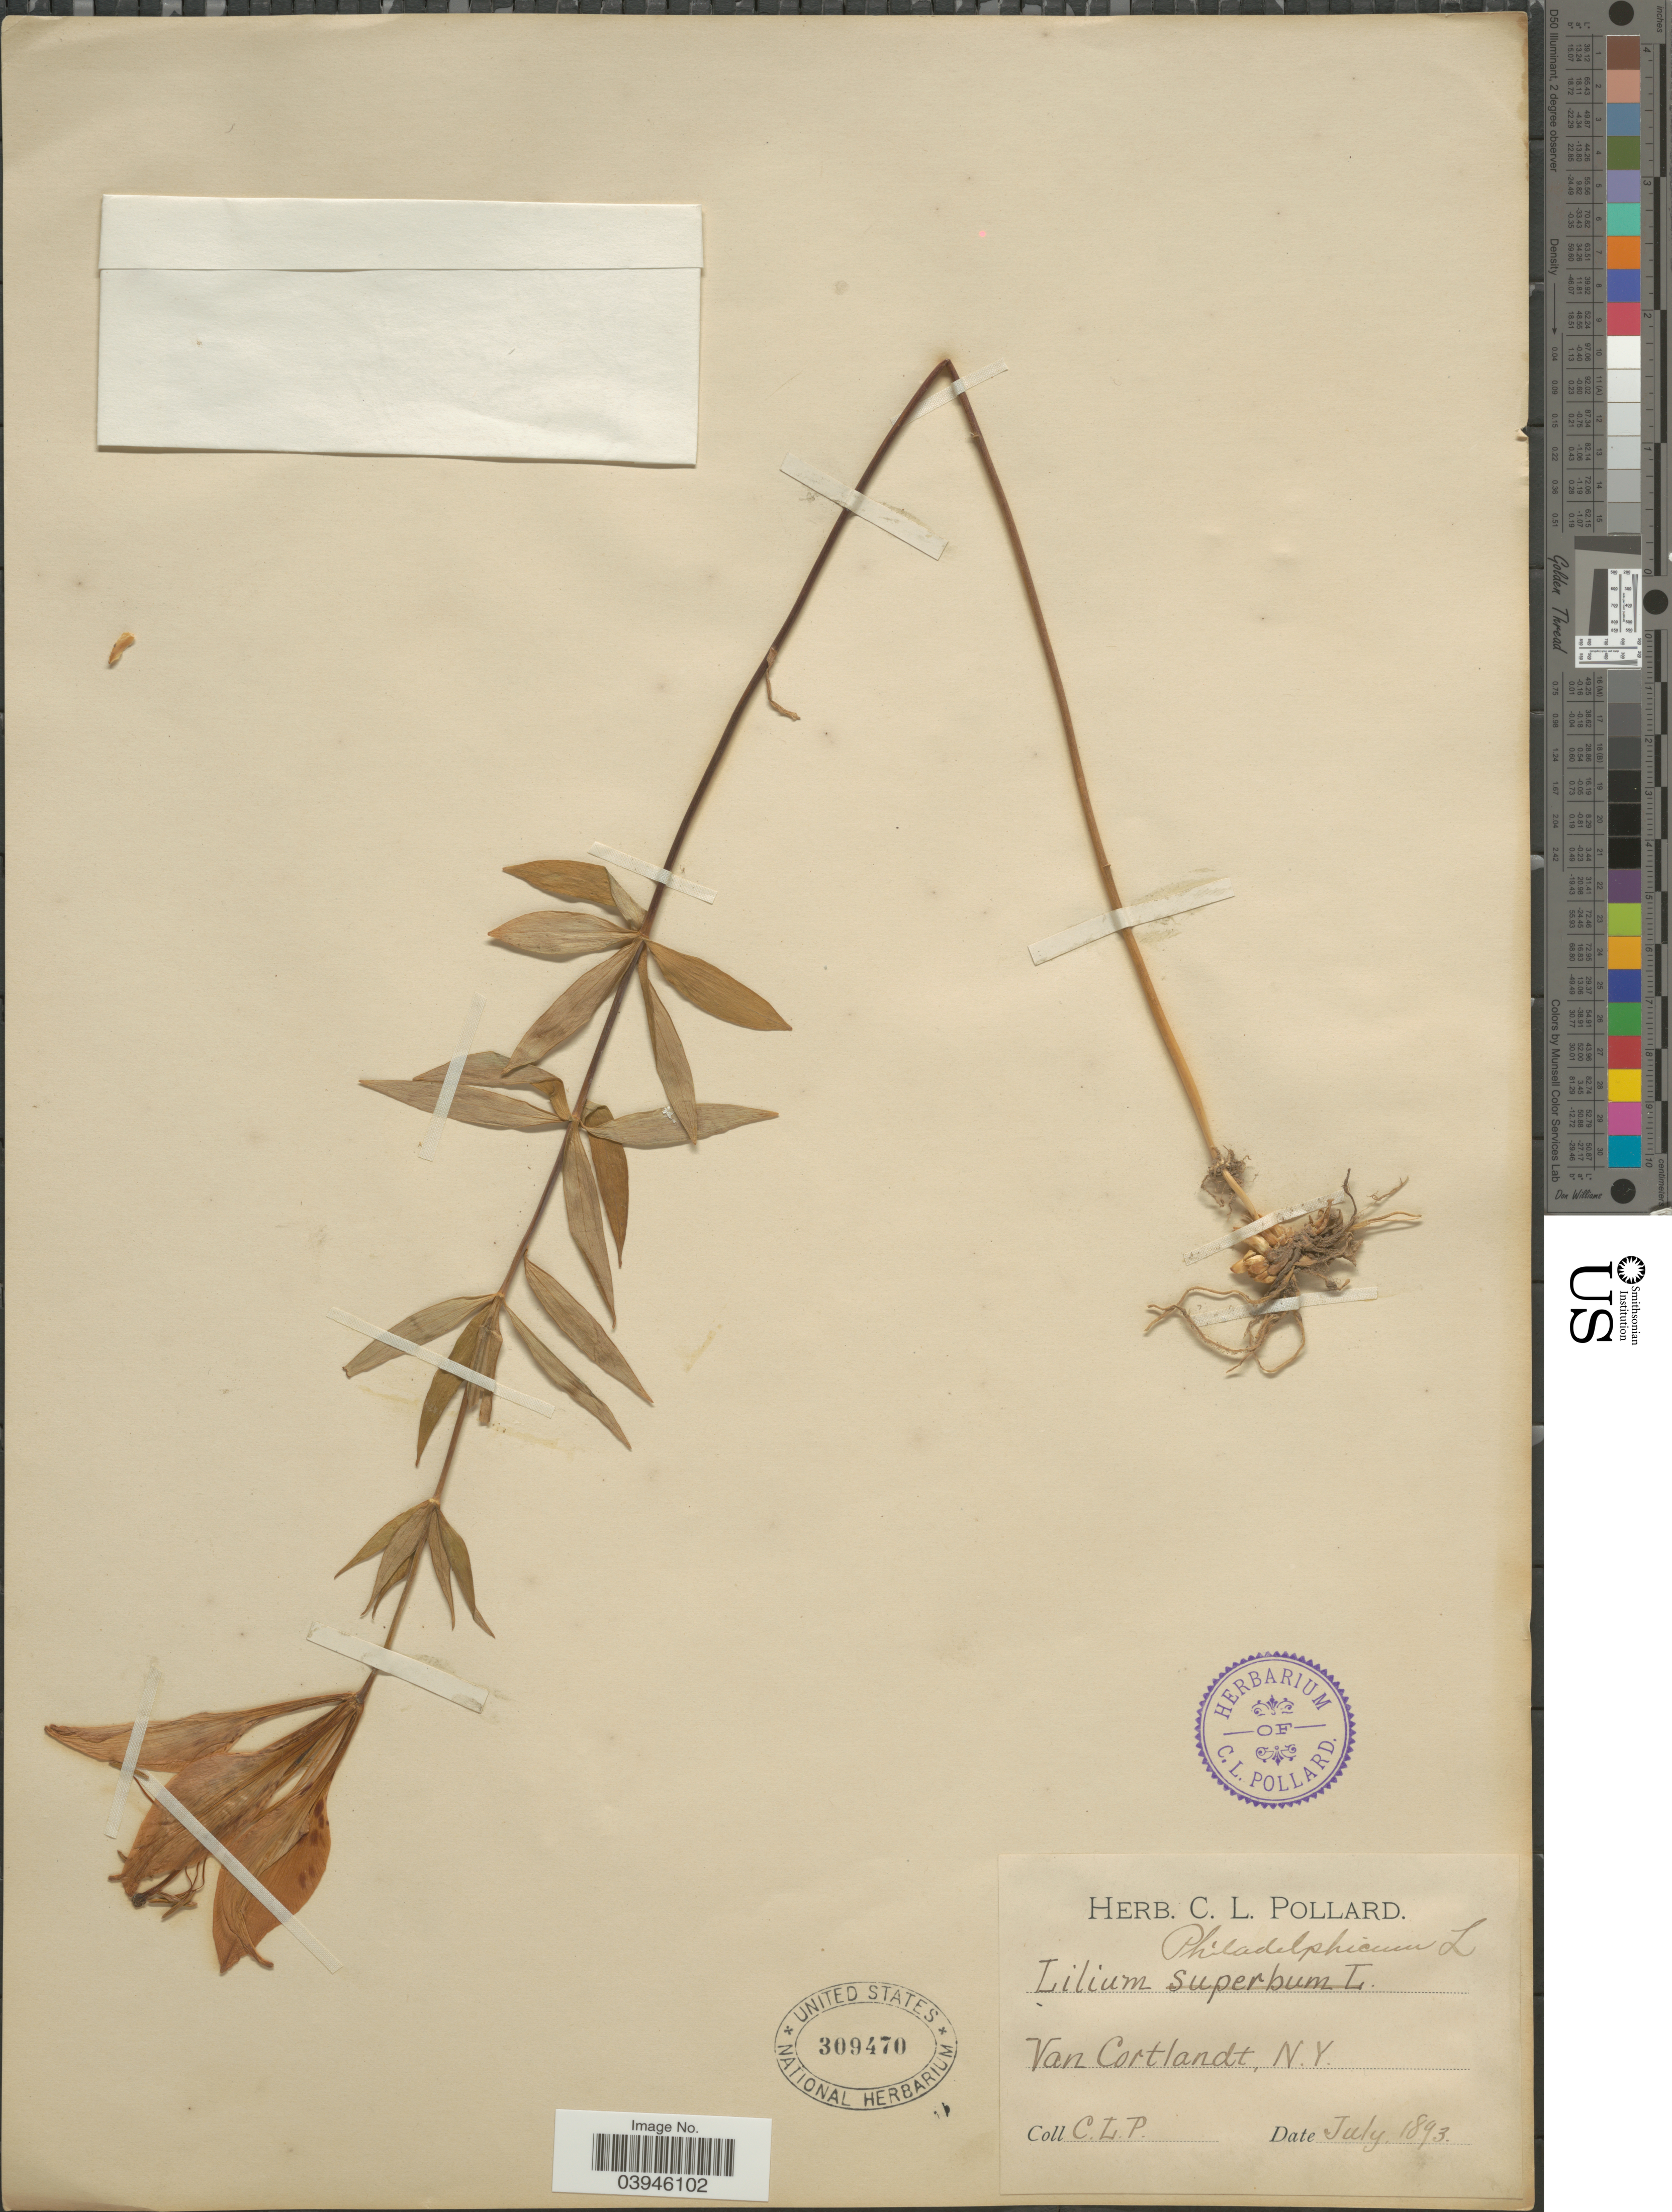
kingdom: Plantae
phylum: Tracheophyta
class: Liliopsida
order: Liliales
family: Liliaceae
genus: Lilium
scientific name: Lilium philadelphicum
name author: L.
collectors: C. L. Pollard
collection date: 1893-07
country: United States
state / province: New York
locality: Van Cortlandt.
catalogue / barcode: US 309470